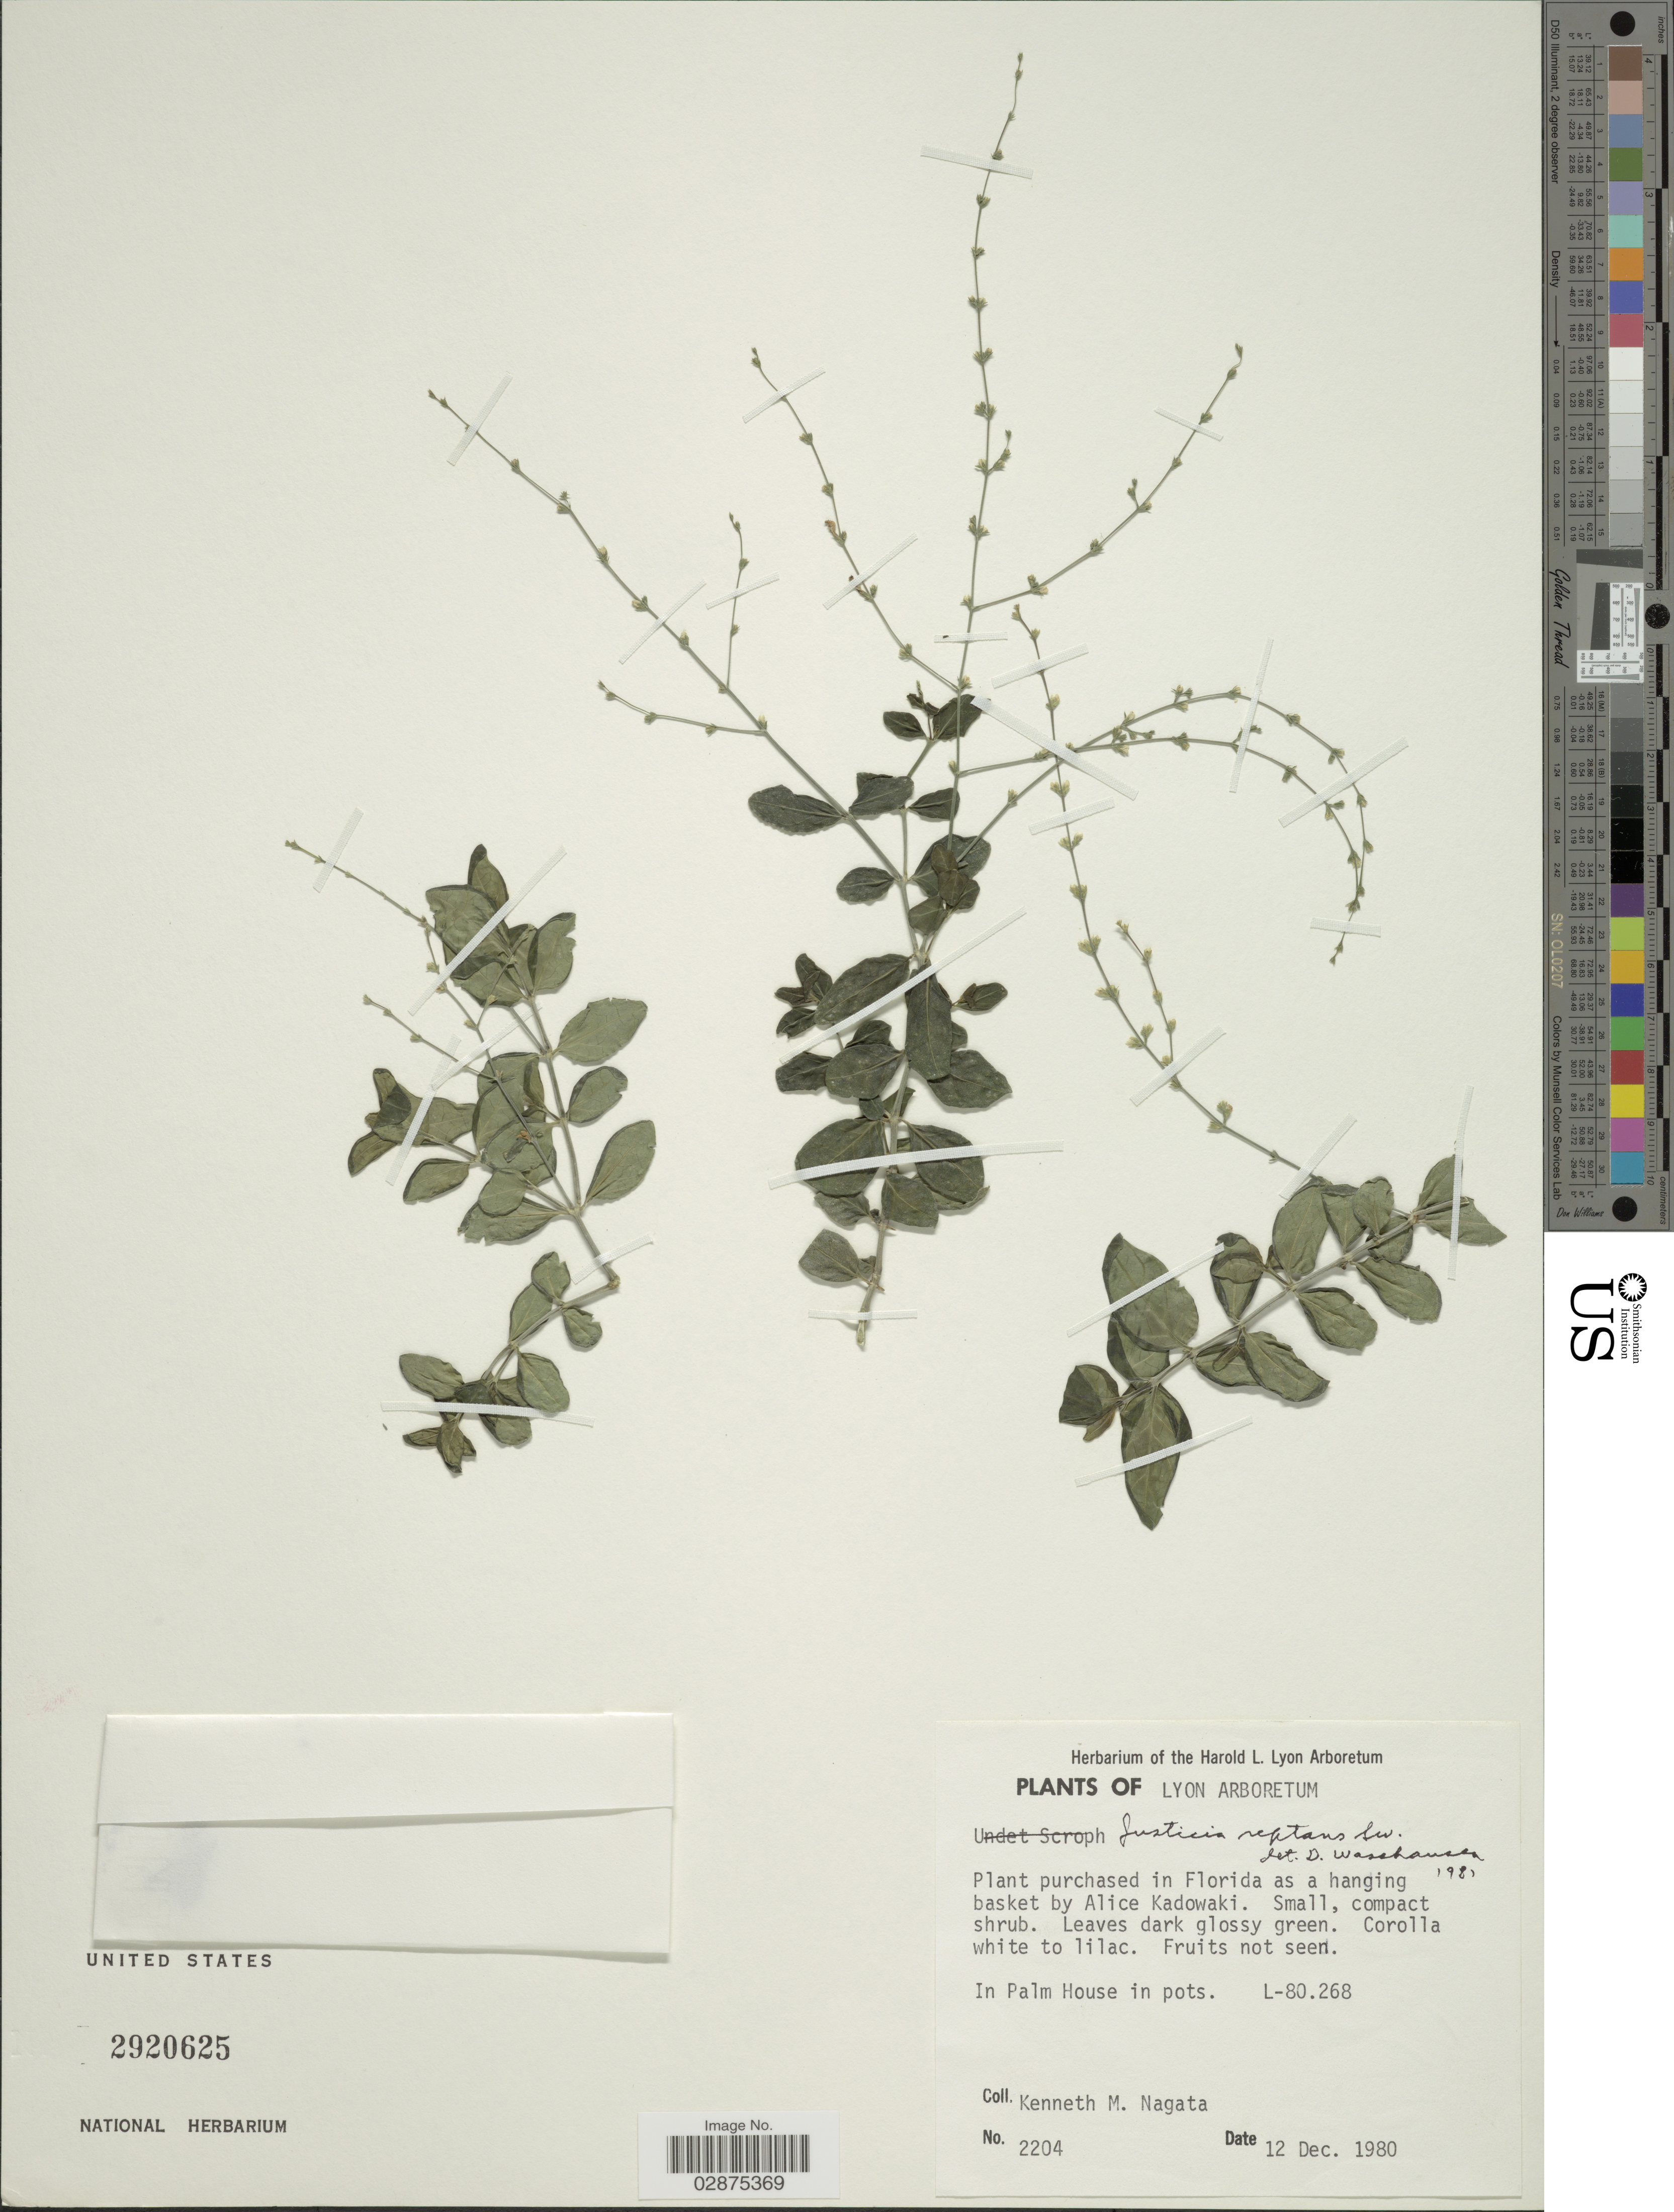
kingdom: Plantae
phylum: Tracheophyta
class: Magnoliopsida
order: Lamiales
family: Acanthaceae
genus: Justicia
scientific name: Justicia reptans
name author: Sw.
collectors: K. Nagata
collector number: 2204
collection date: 1980-12-12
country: United States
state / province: Florida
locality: Lyon Arboretum. Plant purchased in Florida as a hanging basket by Alice Kadowaki. In Plam House in pots. L-80.268.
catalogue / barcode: US 2920625